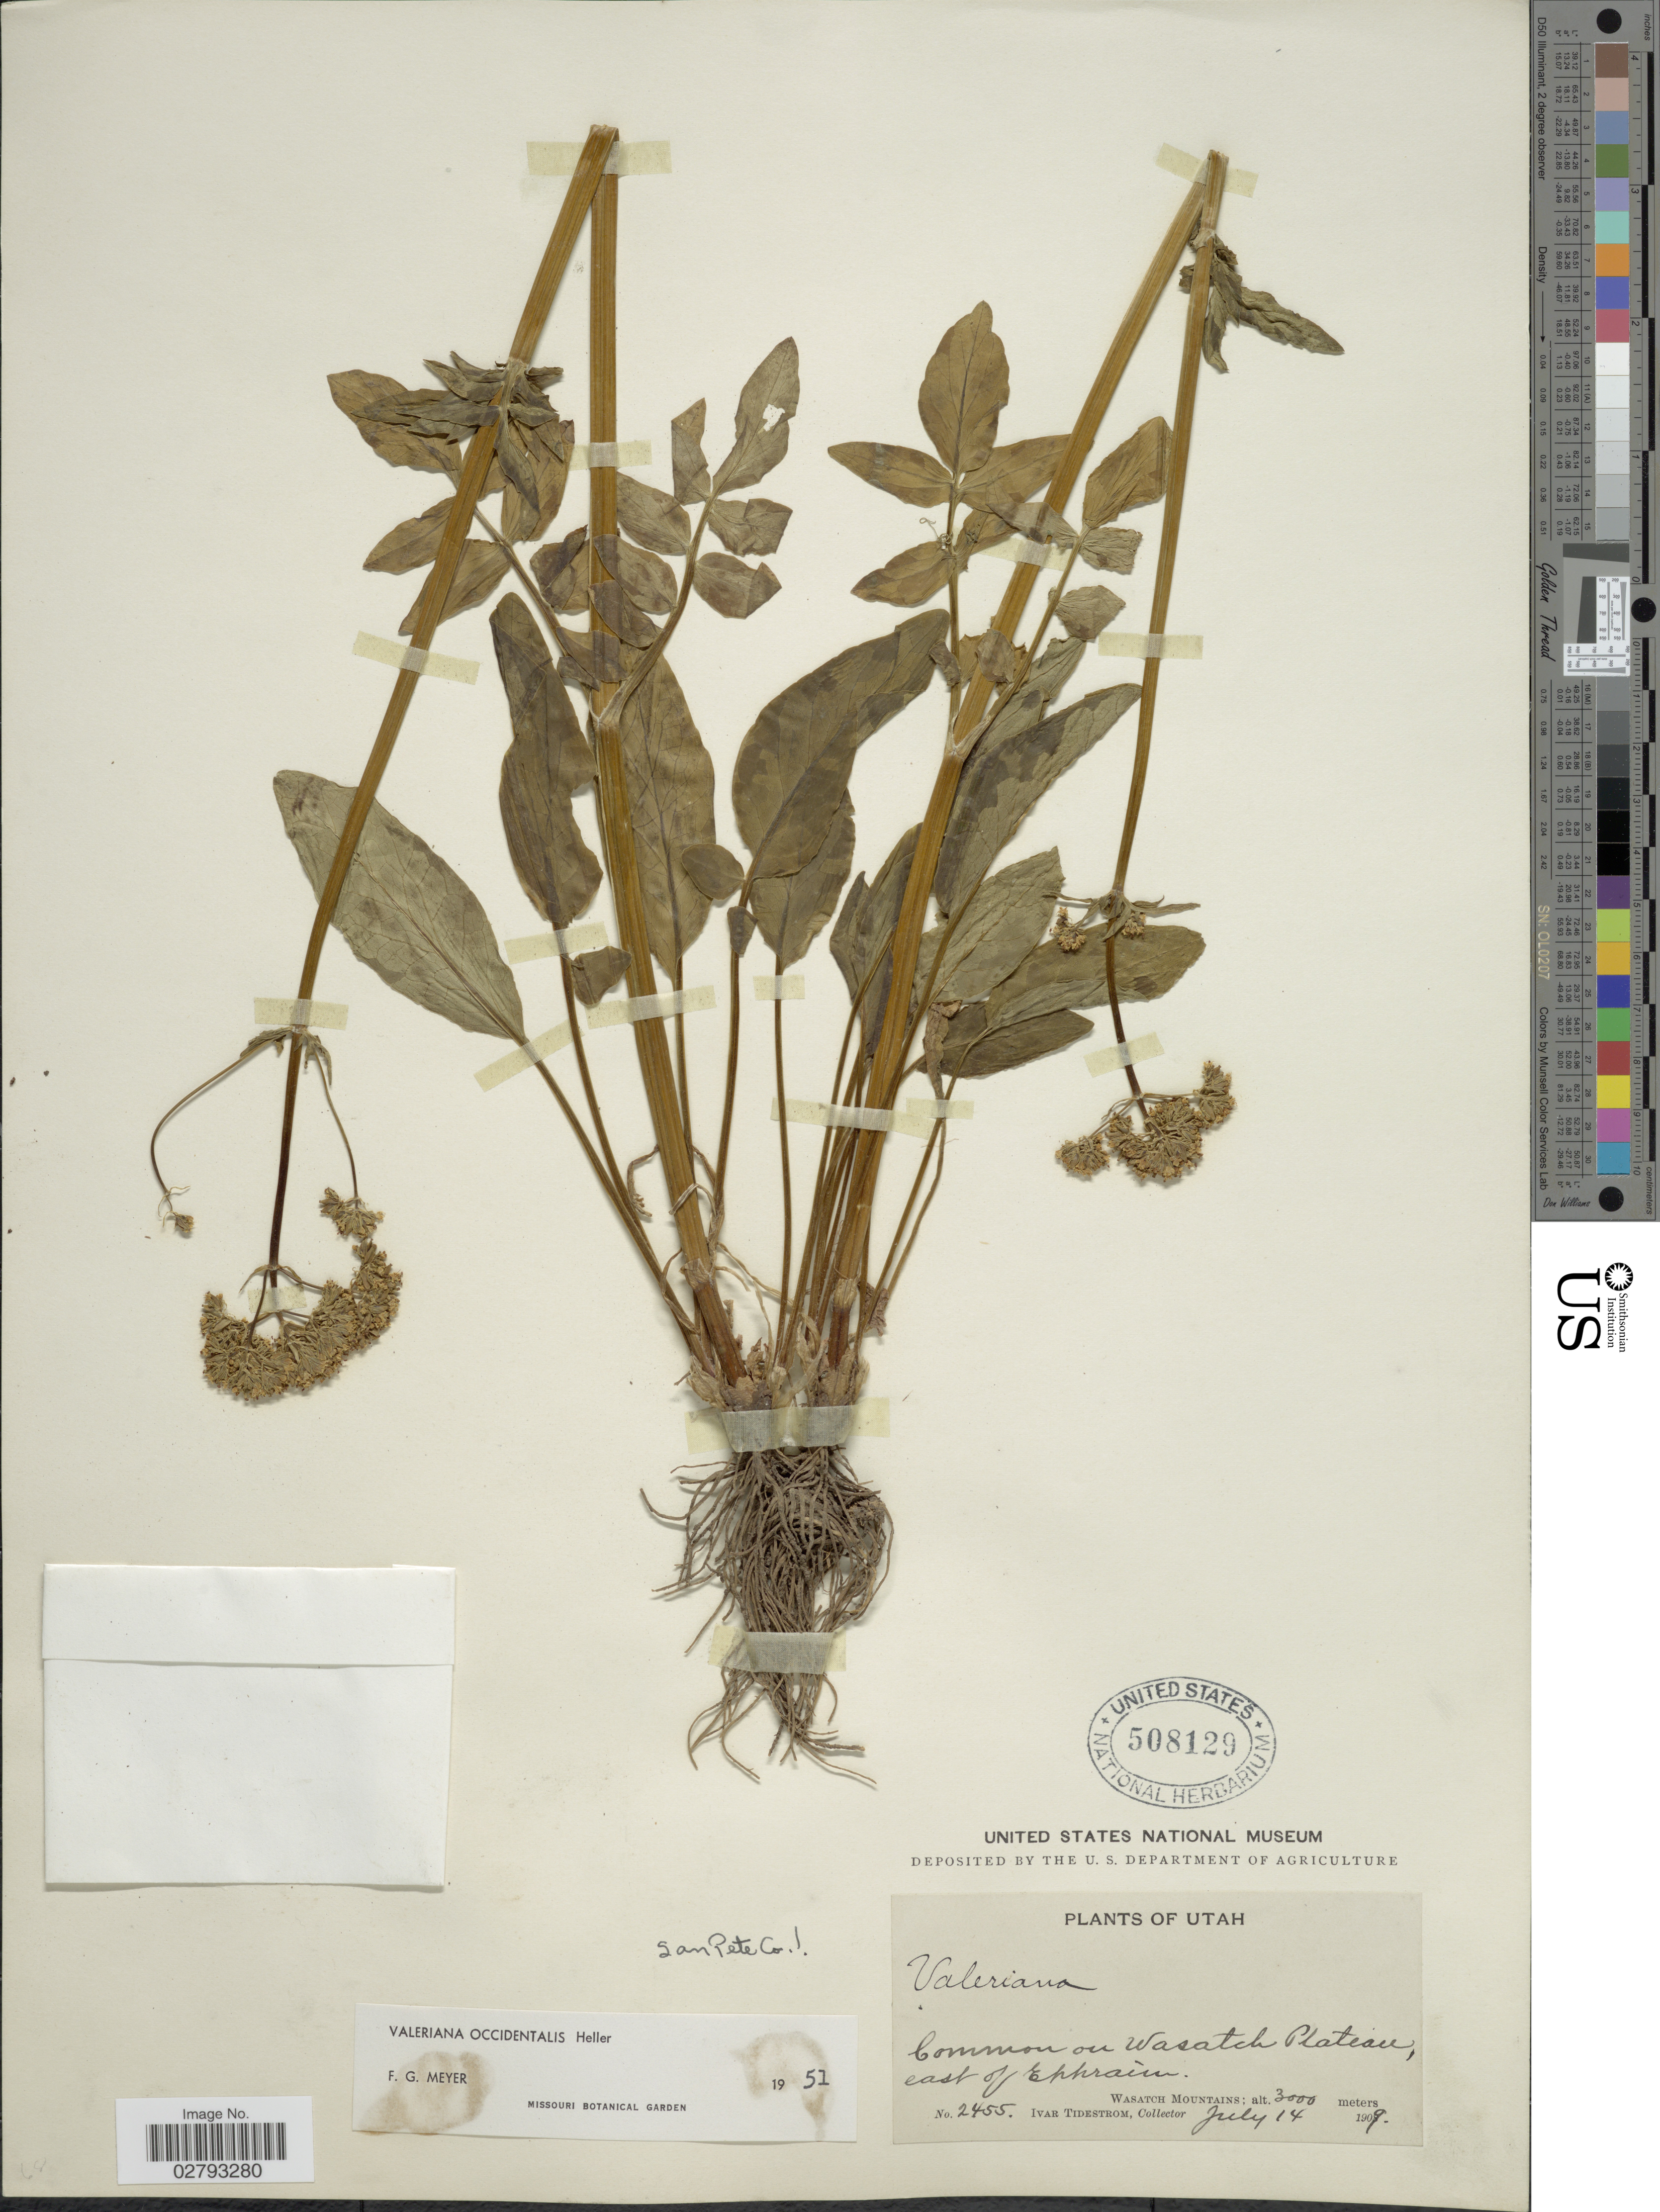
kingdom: Plantae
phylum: Tracheophyta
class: Magnoliopsida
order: Dipsacales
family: Caprifoliaceae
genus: Valeriana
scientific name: Valeriana occidentalis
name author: A. Heller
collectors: I. F. Tidestrom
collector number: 2455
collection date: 1909-07-14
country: United States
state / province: Utah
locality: Common on Wasatch Plateau, east of Ephraim, Wasatch Mountains.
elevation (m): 3000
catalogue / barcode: US 508129